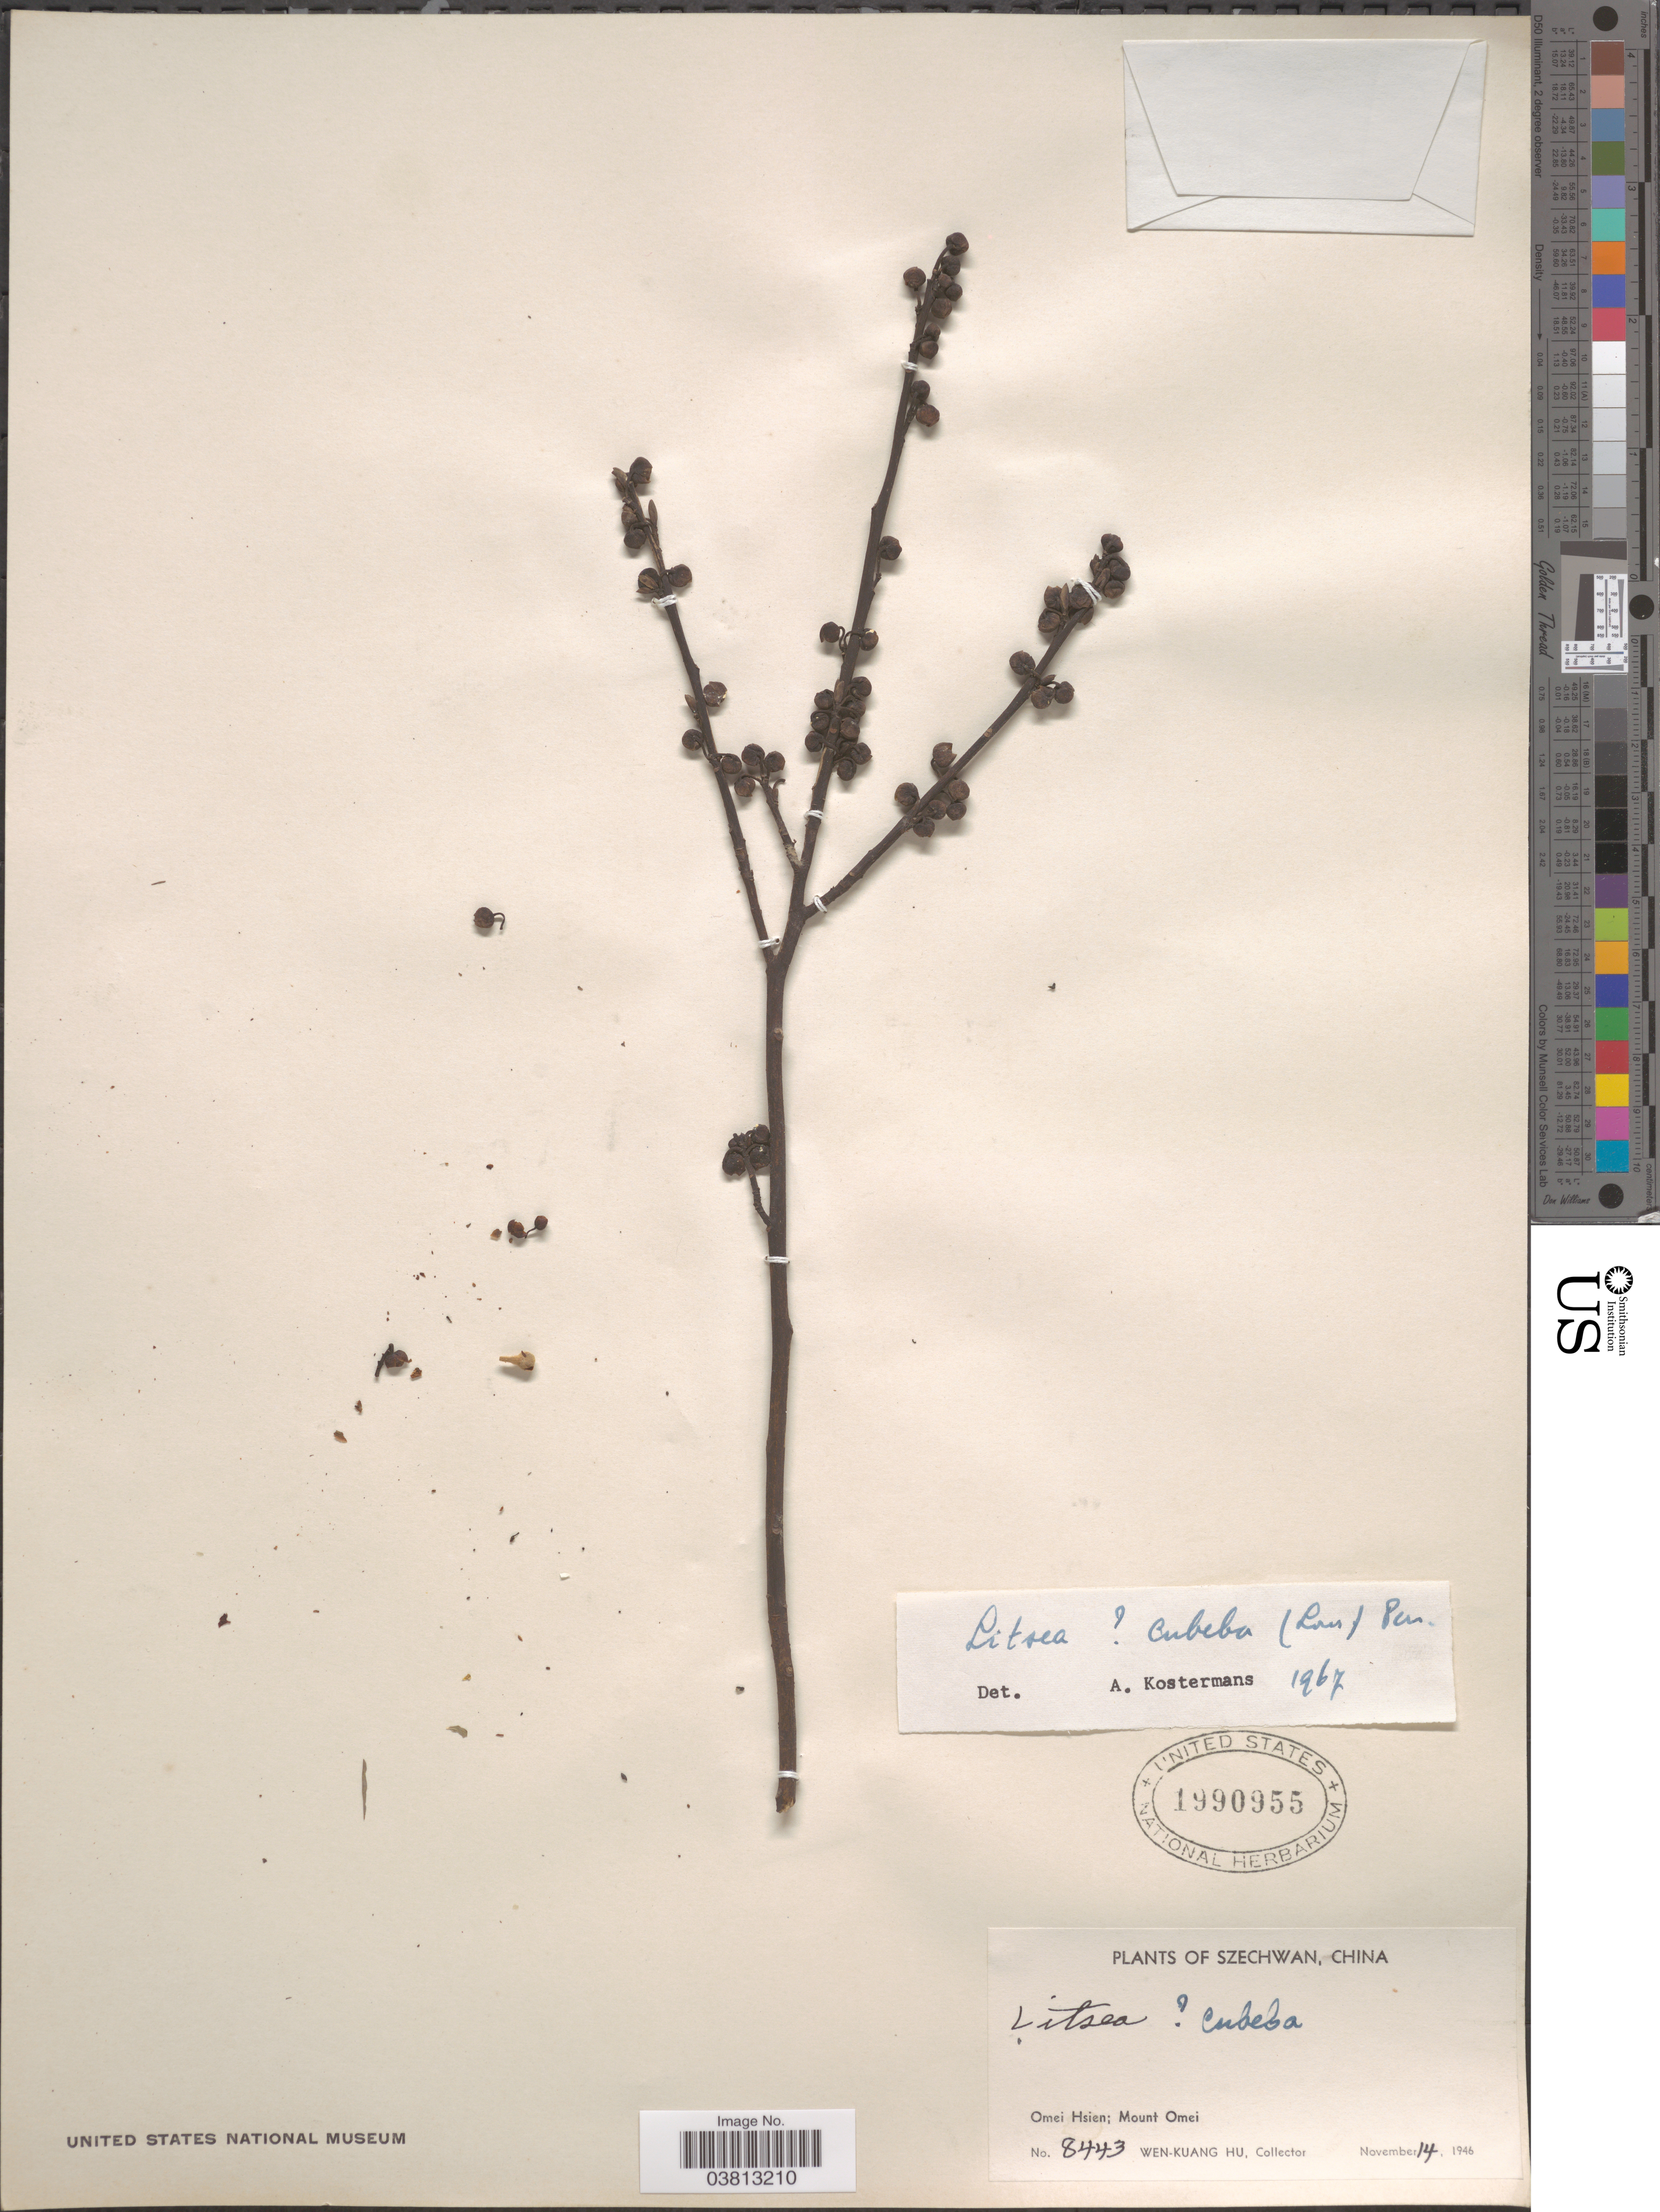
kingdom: Plantae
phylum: Tracheophyta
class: Magnoliopsida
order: Laurales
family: Lauraceae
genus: Litsea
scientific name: Litsea cubeba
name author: (Lour.) Pers.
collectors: W. K. Hu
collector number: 8443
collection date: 1946-11-14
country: China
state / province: Sichuan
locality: Szechwan. Omei Hsien; Mount Omei.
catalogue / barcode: US 1990955